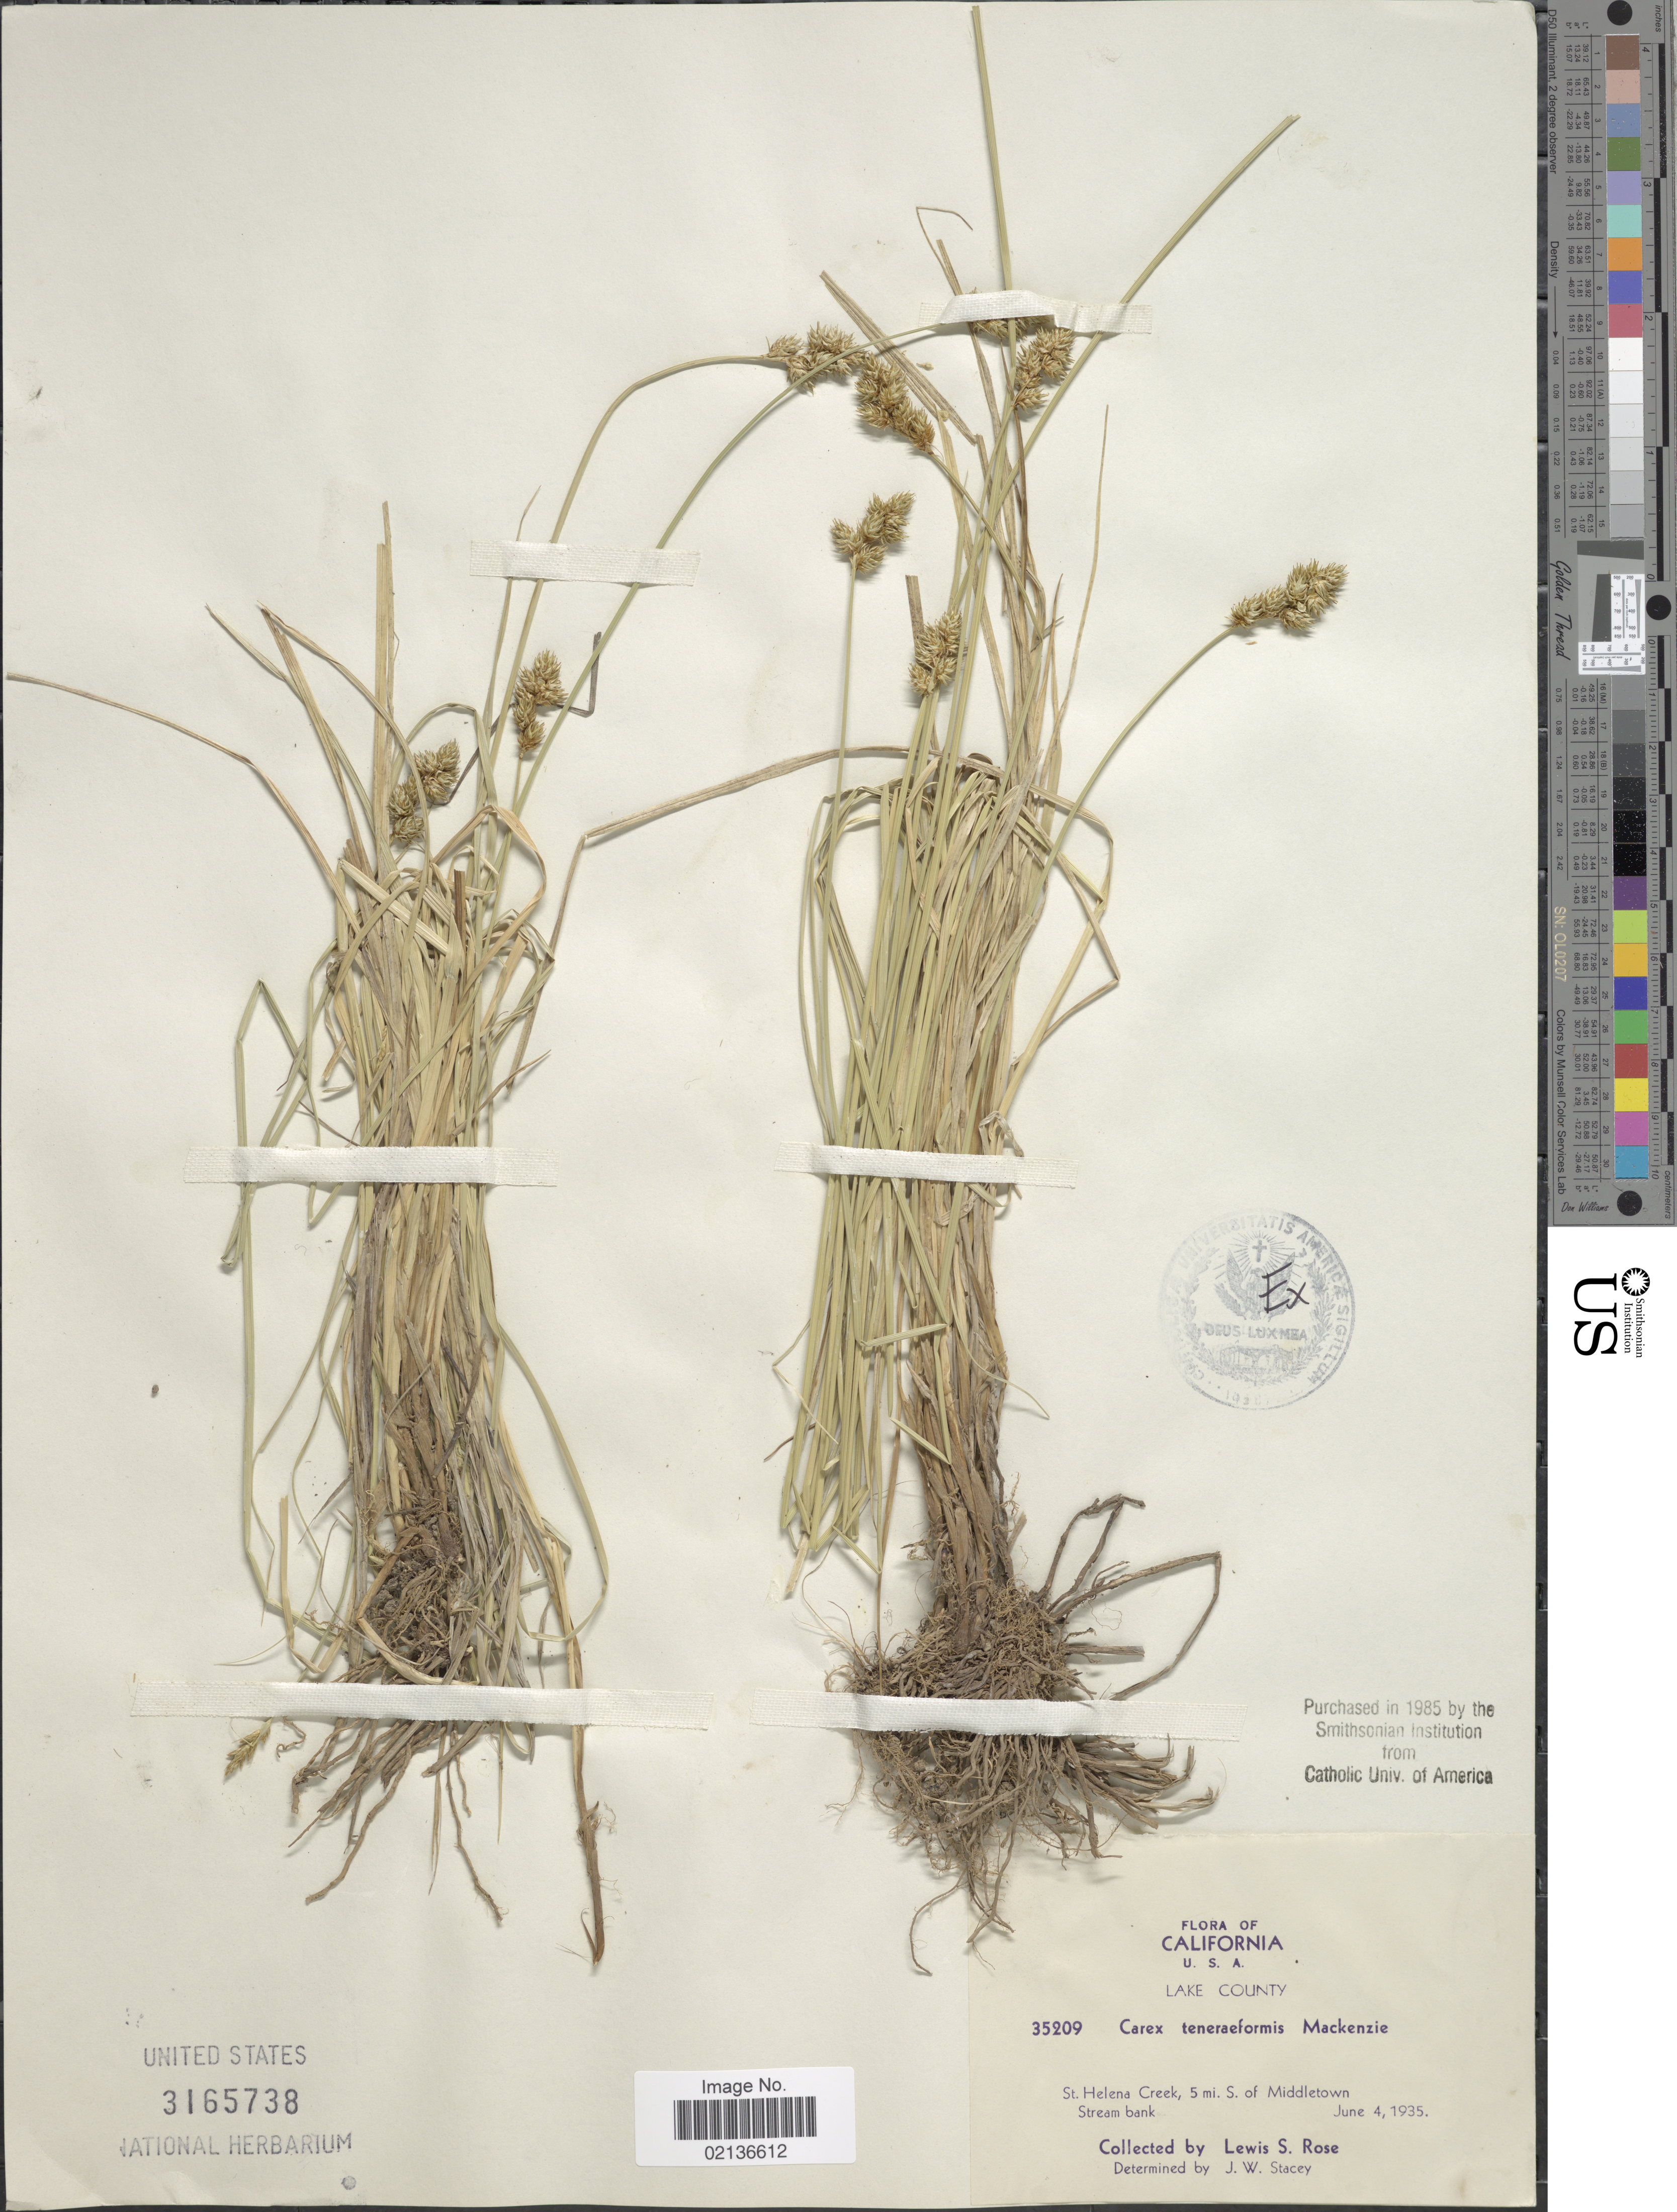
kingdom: Plantae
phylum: Tracheophyta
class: Liliopsida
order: Poales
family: Cyperaceae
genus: Carex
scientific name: Carex subfusca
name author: W. Boott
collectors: L. S. Rose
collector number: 35209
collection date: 1935-06-04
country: United States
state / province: California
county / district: Lake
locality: Lake County, St. Helena Creek, 5 mi. S. of Middletown, Stream bank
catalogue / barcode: US 3165738